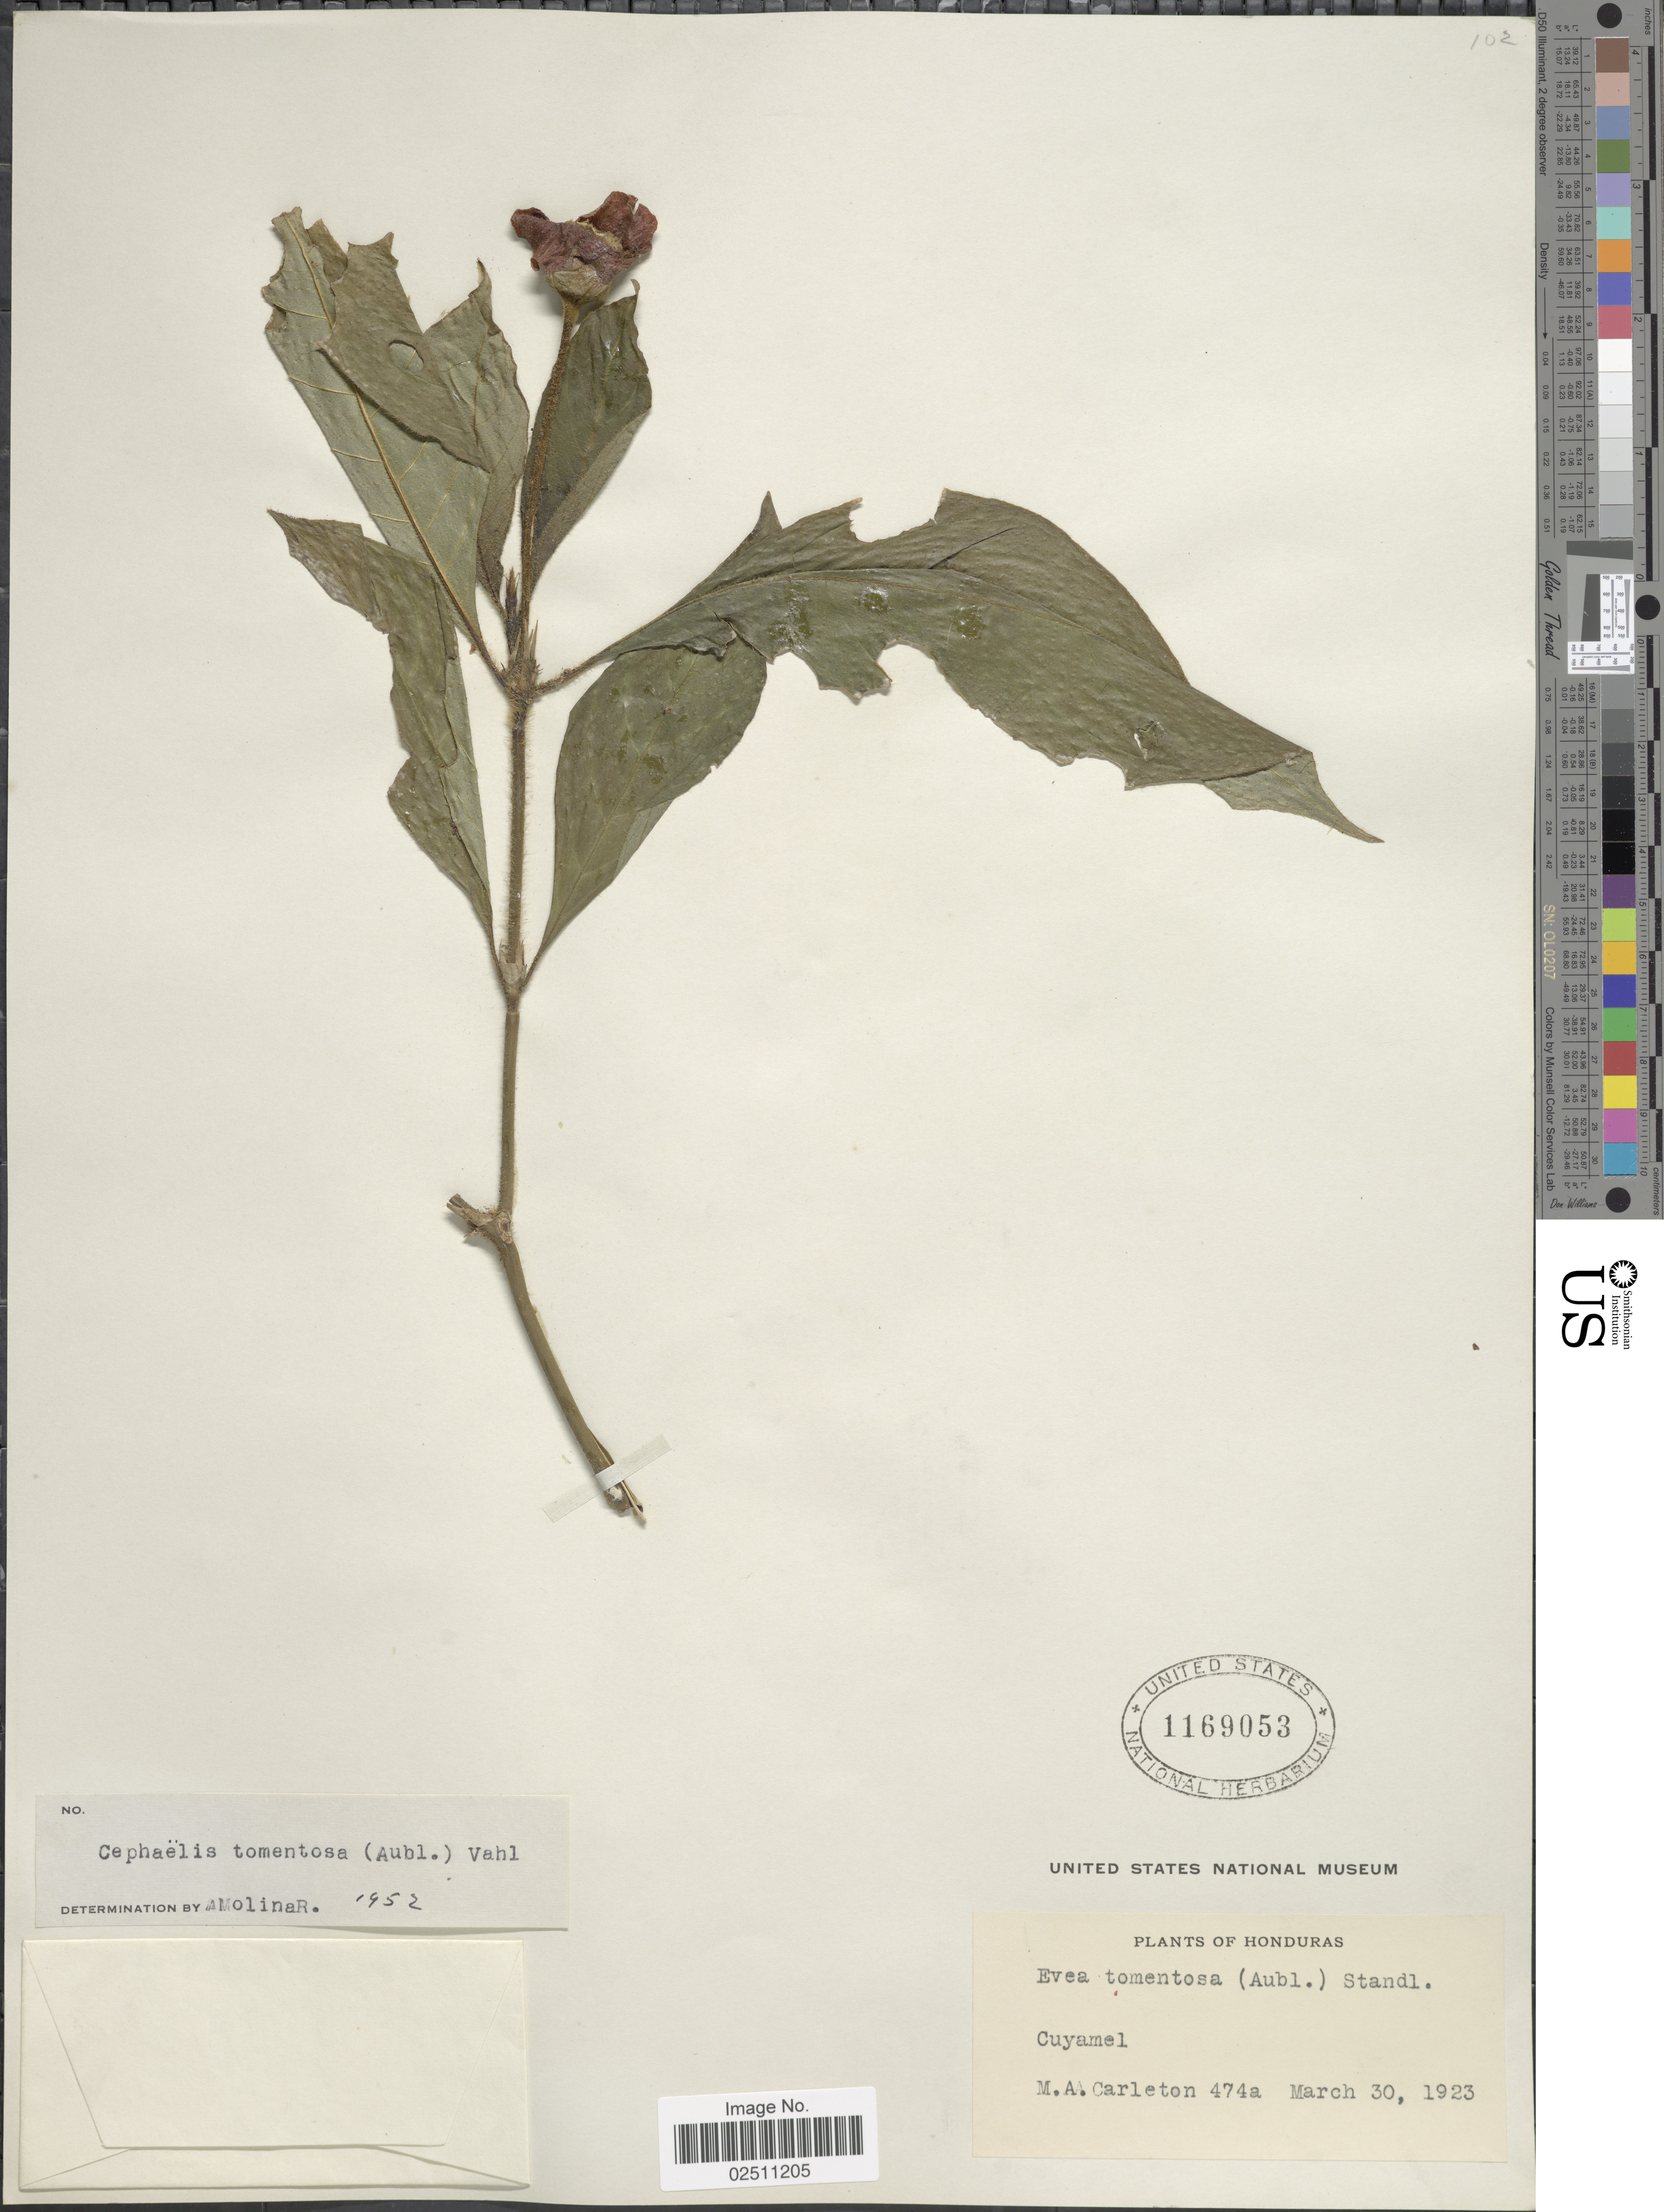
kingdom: Plantae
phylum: Tracheophyta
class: Magnoliopsida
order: Gentianales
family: Rubiaceae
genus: Psychotria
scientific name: Psychotria poeppigiana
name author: Müll. Arg.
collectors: M. A. Carleton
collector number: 474a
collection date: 1923-03-30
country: Honduras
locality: Cuyamel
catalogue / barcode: US 1169053